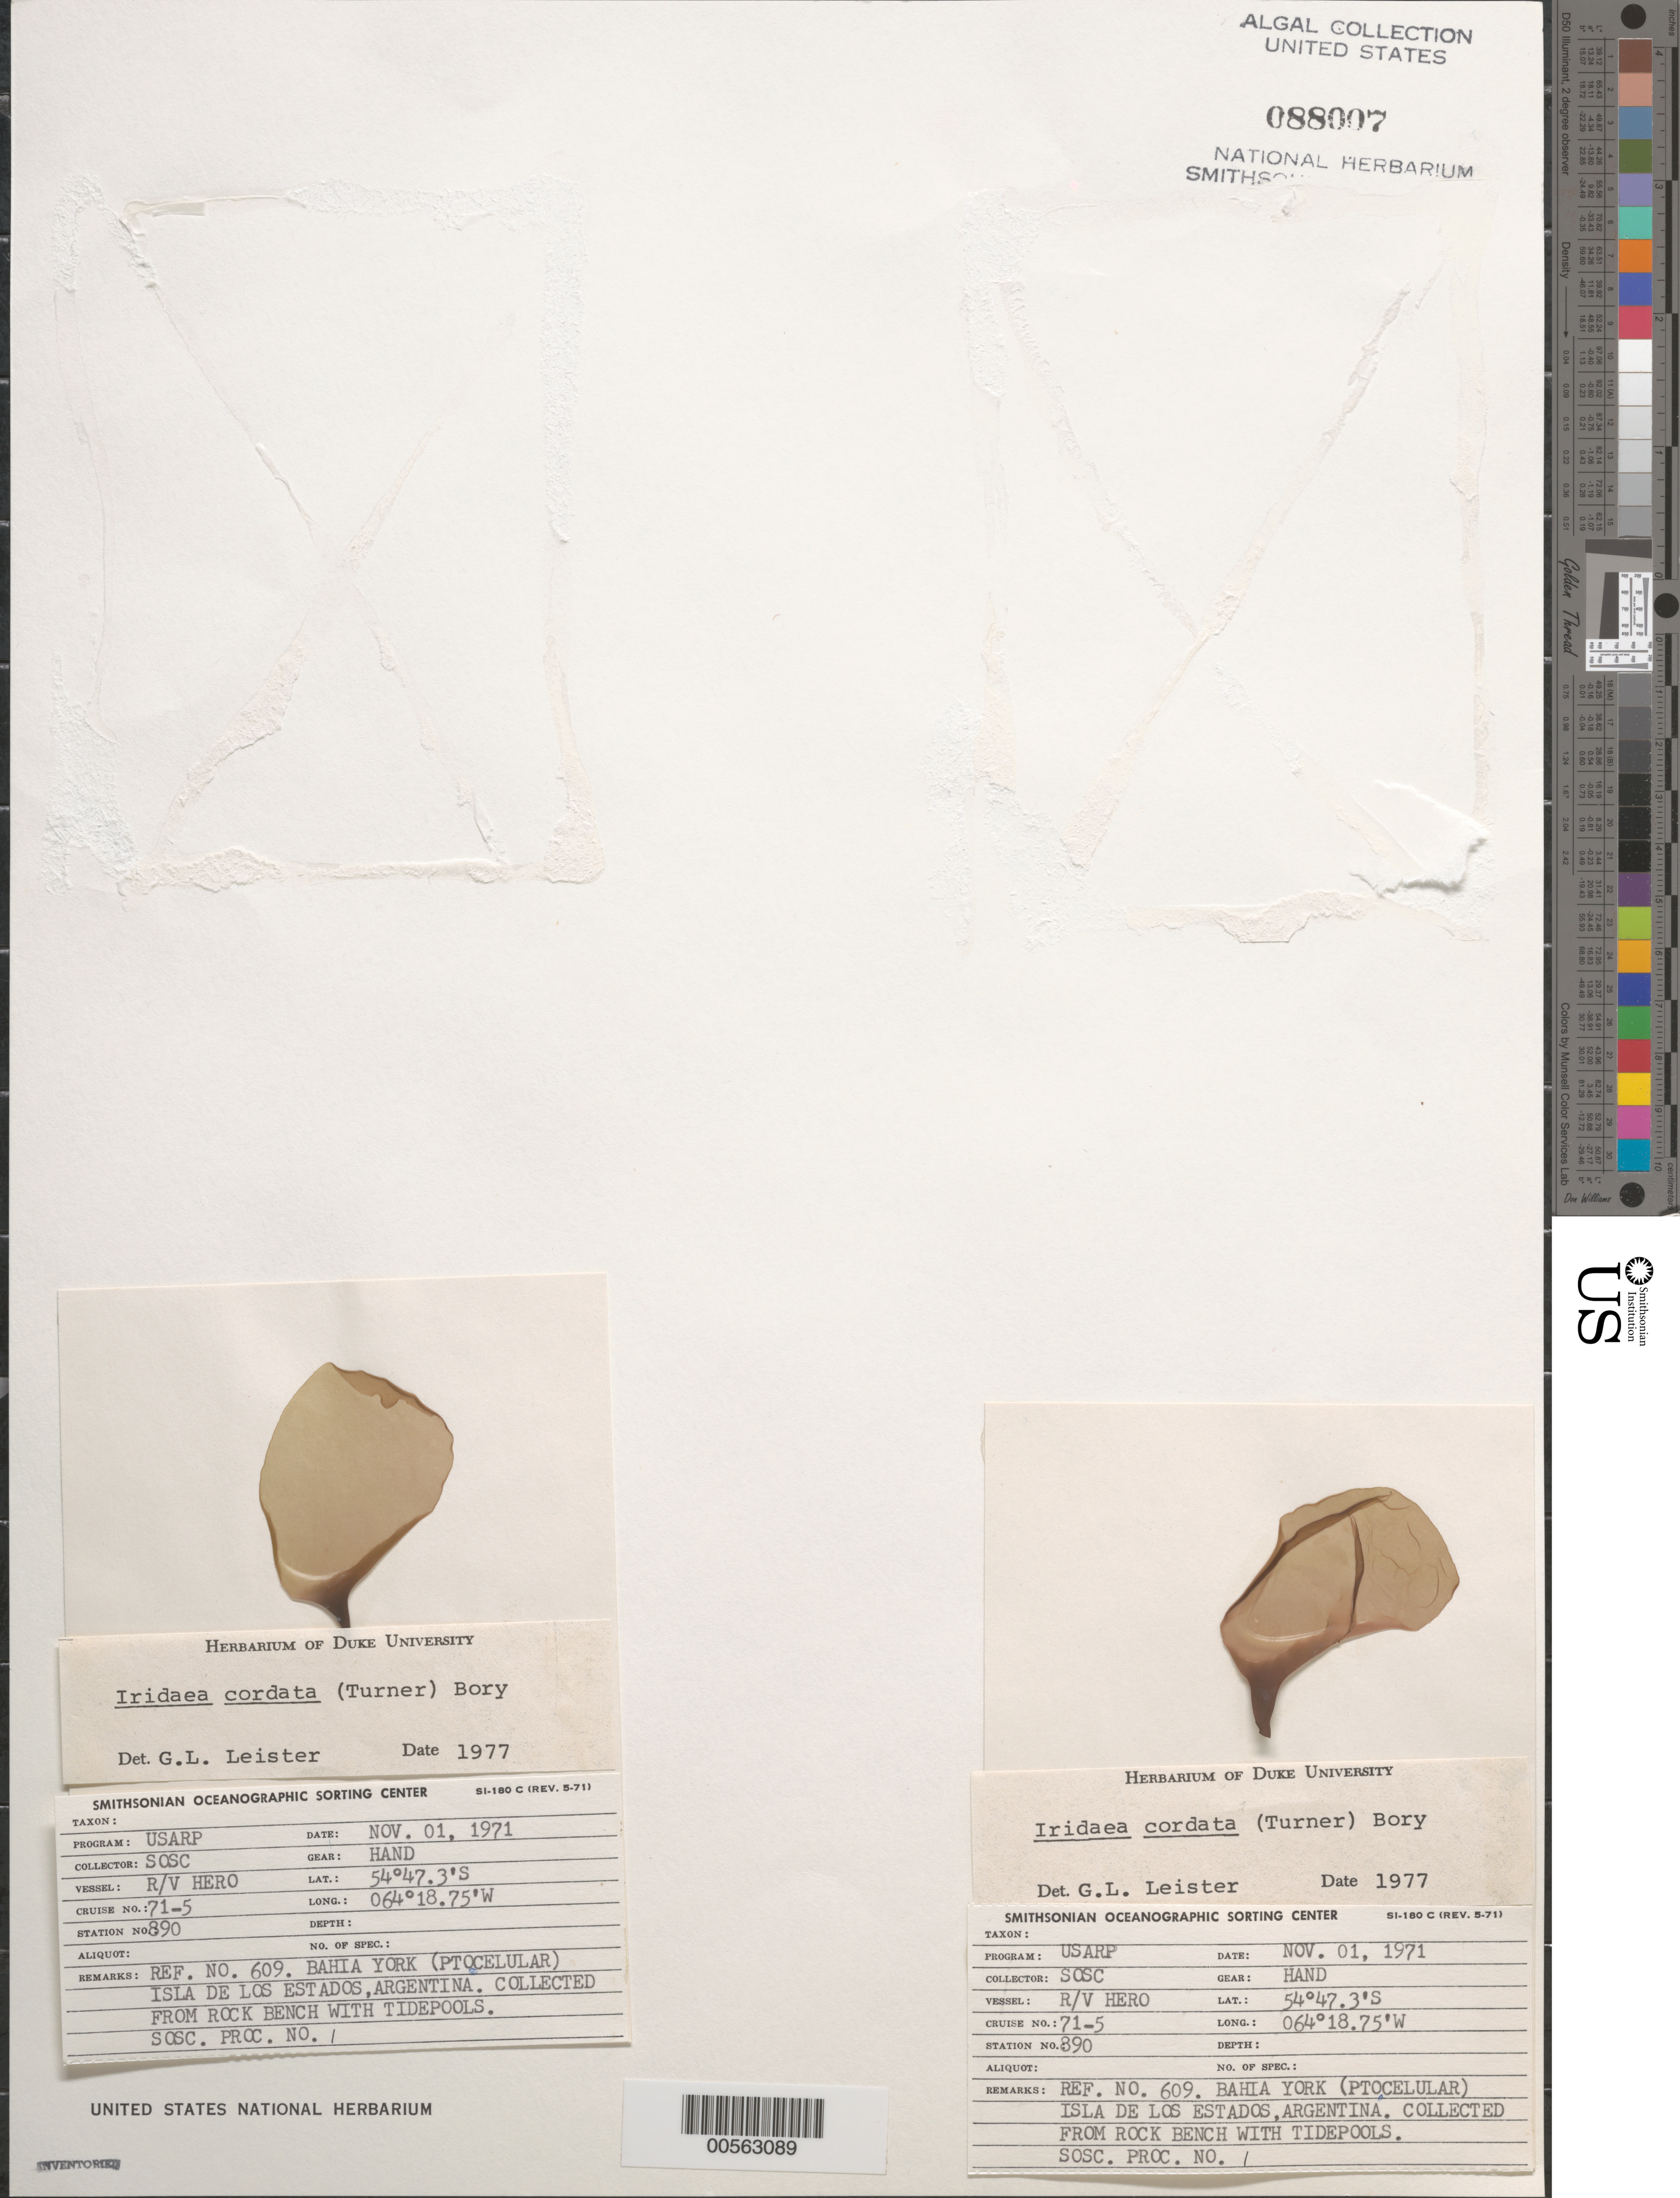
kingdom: Plantae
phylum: Rhodophyta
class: Florideophyceae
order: Gigartinales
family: Gigartinaceae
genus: Iridaea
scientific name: Iridaea cordata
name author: (Turner) Bory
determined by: Leister, G. L.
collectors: SOSC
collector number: Station 890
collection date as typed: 01 Nov 1971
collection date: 1971-11-01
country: Argentina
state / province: Tierra del Fuego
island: Isla de los Estados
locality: Puerto Celular, Bahia York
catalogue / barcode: US 88007